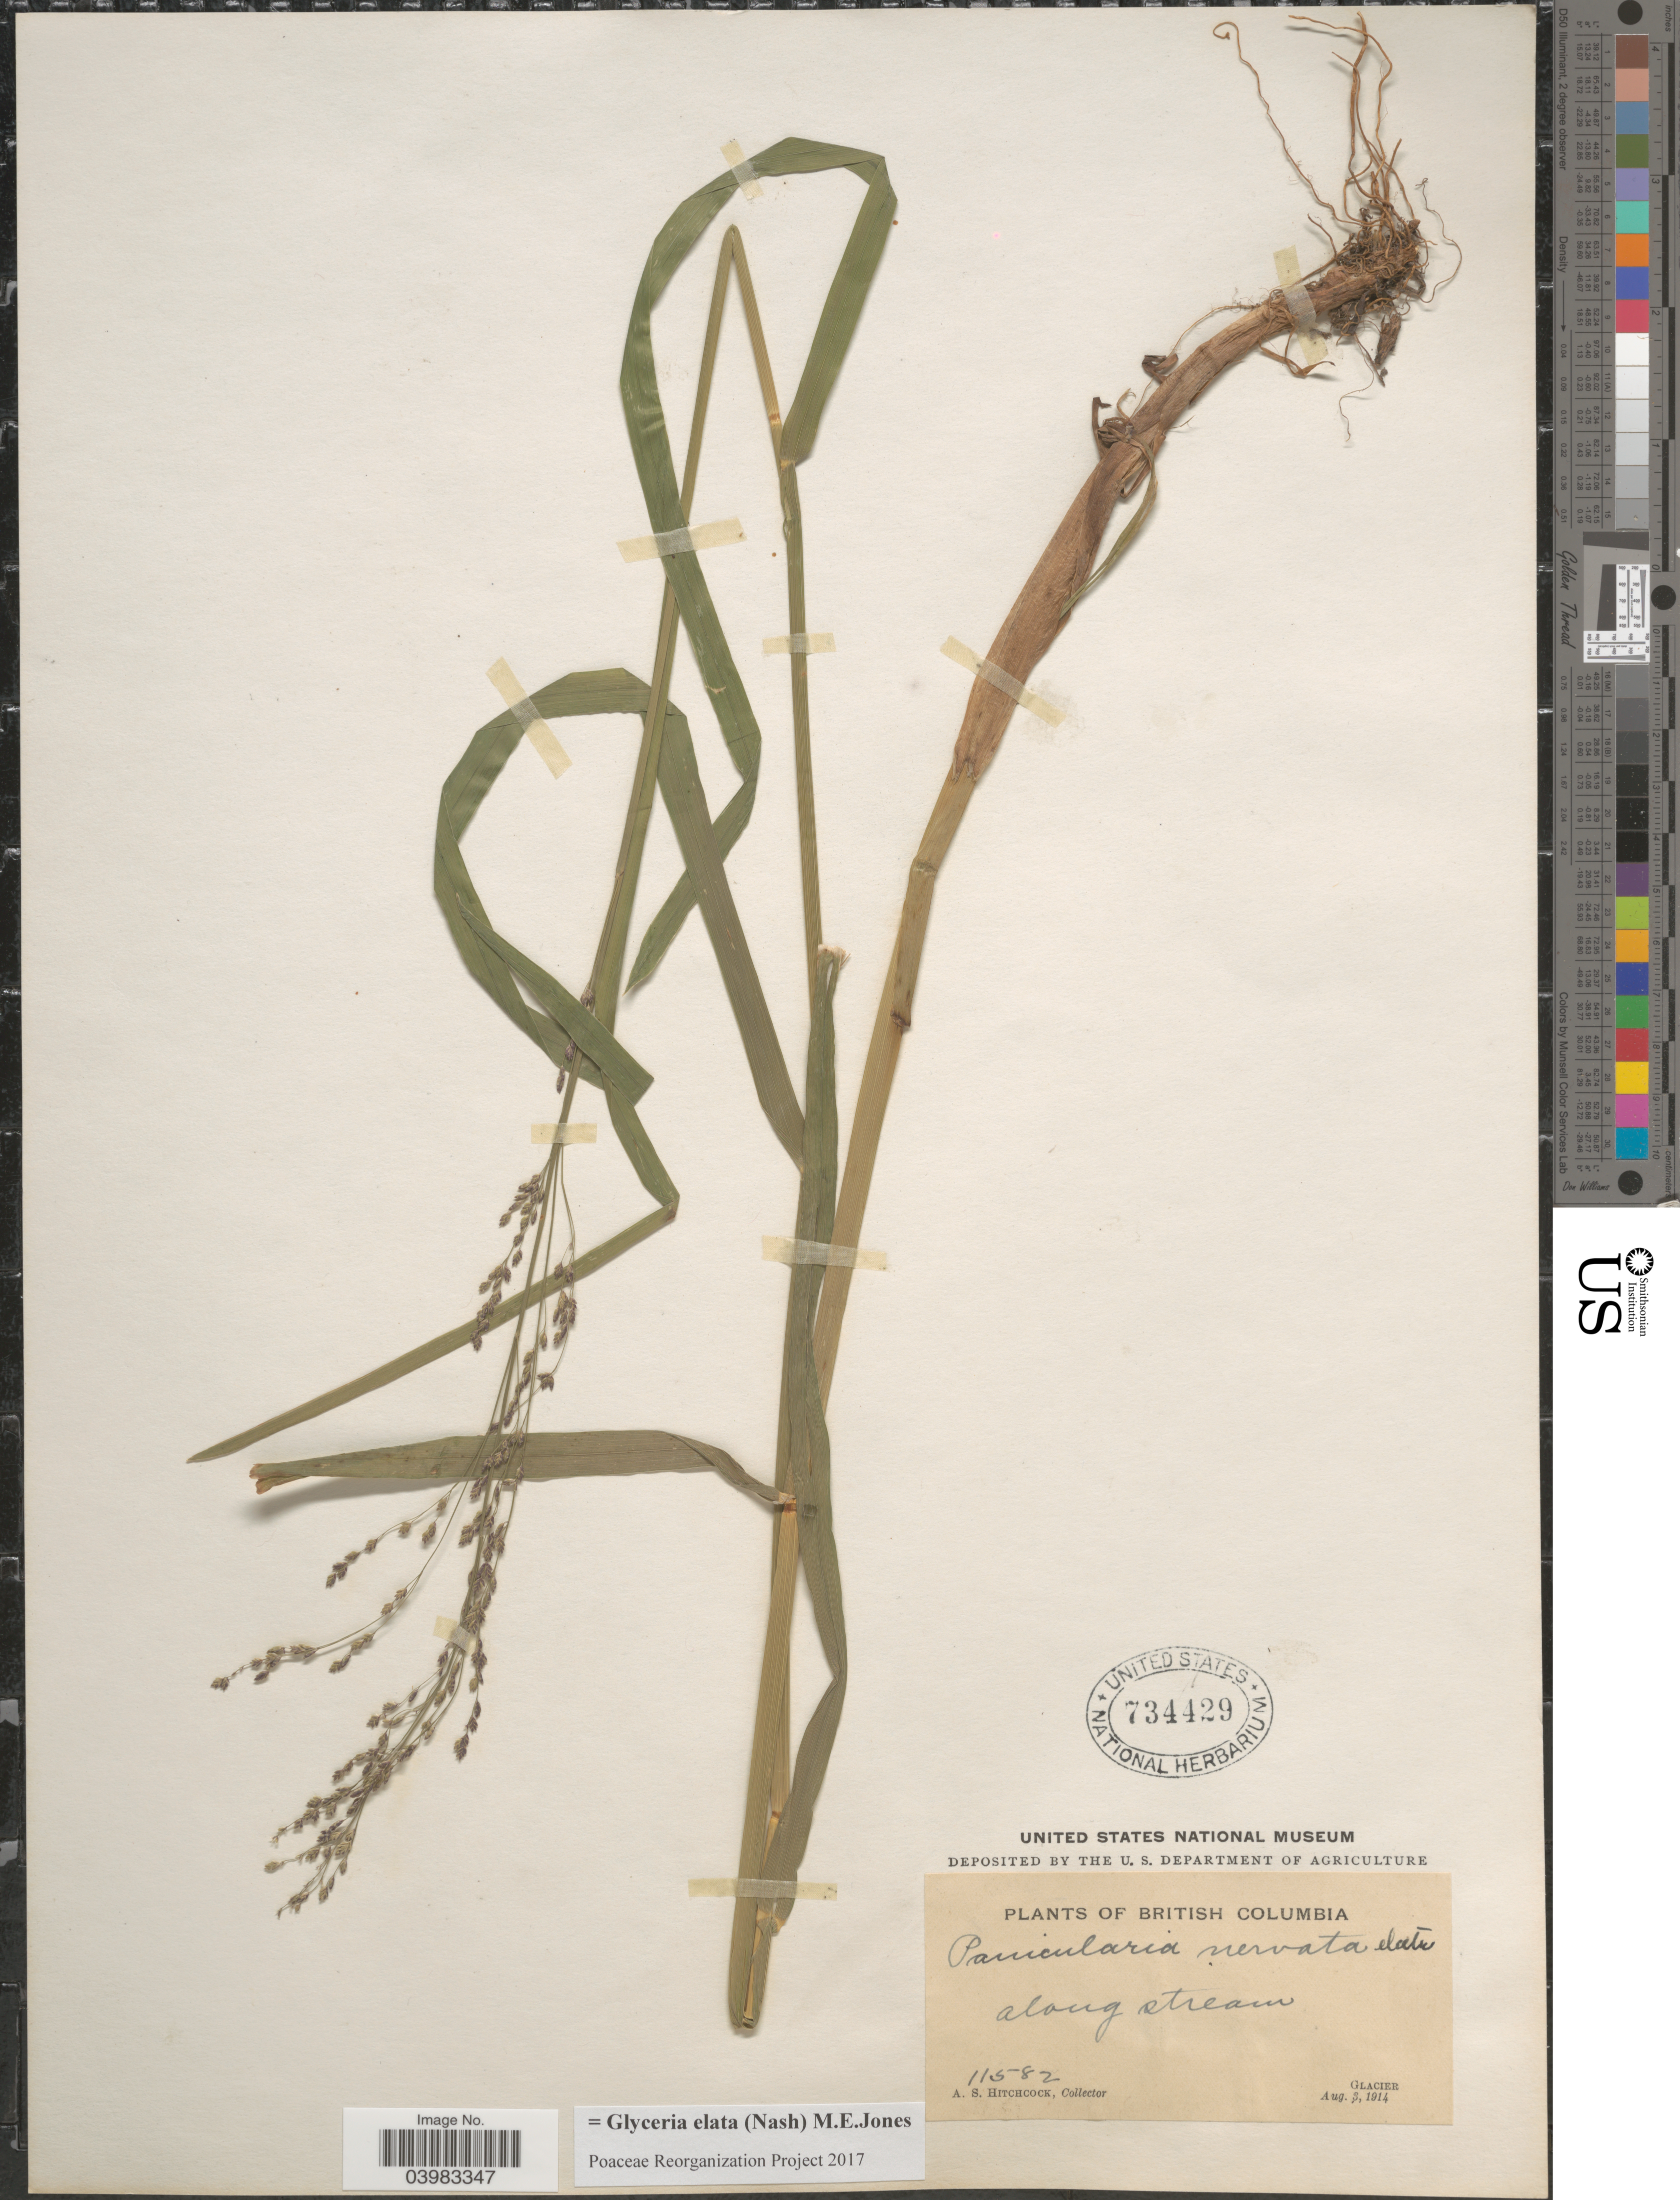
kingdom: Plantae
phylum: Tracheophyta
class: Liliopsida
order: Poales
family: Poaceae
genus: Glyceria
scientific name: Glyceria elata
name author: (Nash) M.E. Jones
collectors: A. S. Hitchcock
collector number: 11582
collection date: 1914-08-03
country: Canada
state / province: British Columbia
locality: Along stream. Glacier.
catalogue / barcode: US 734429